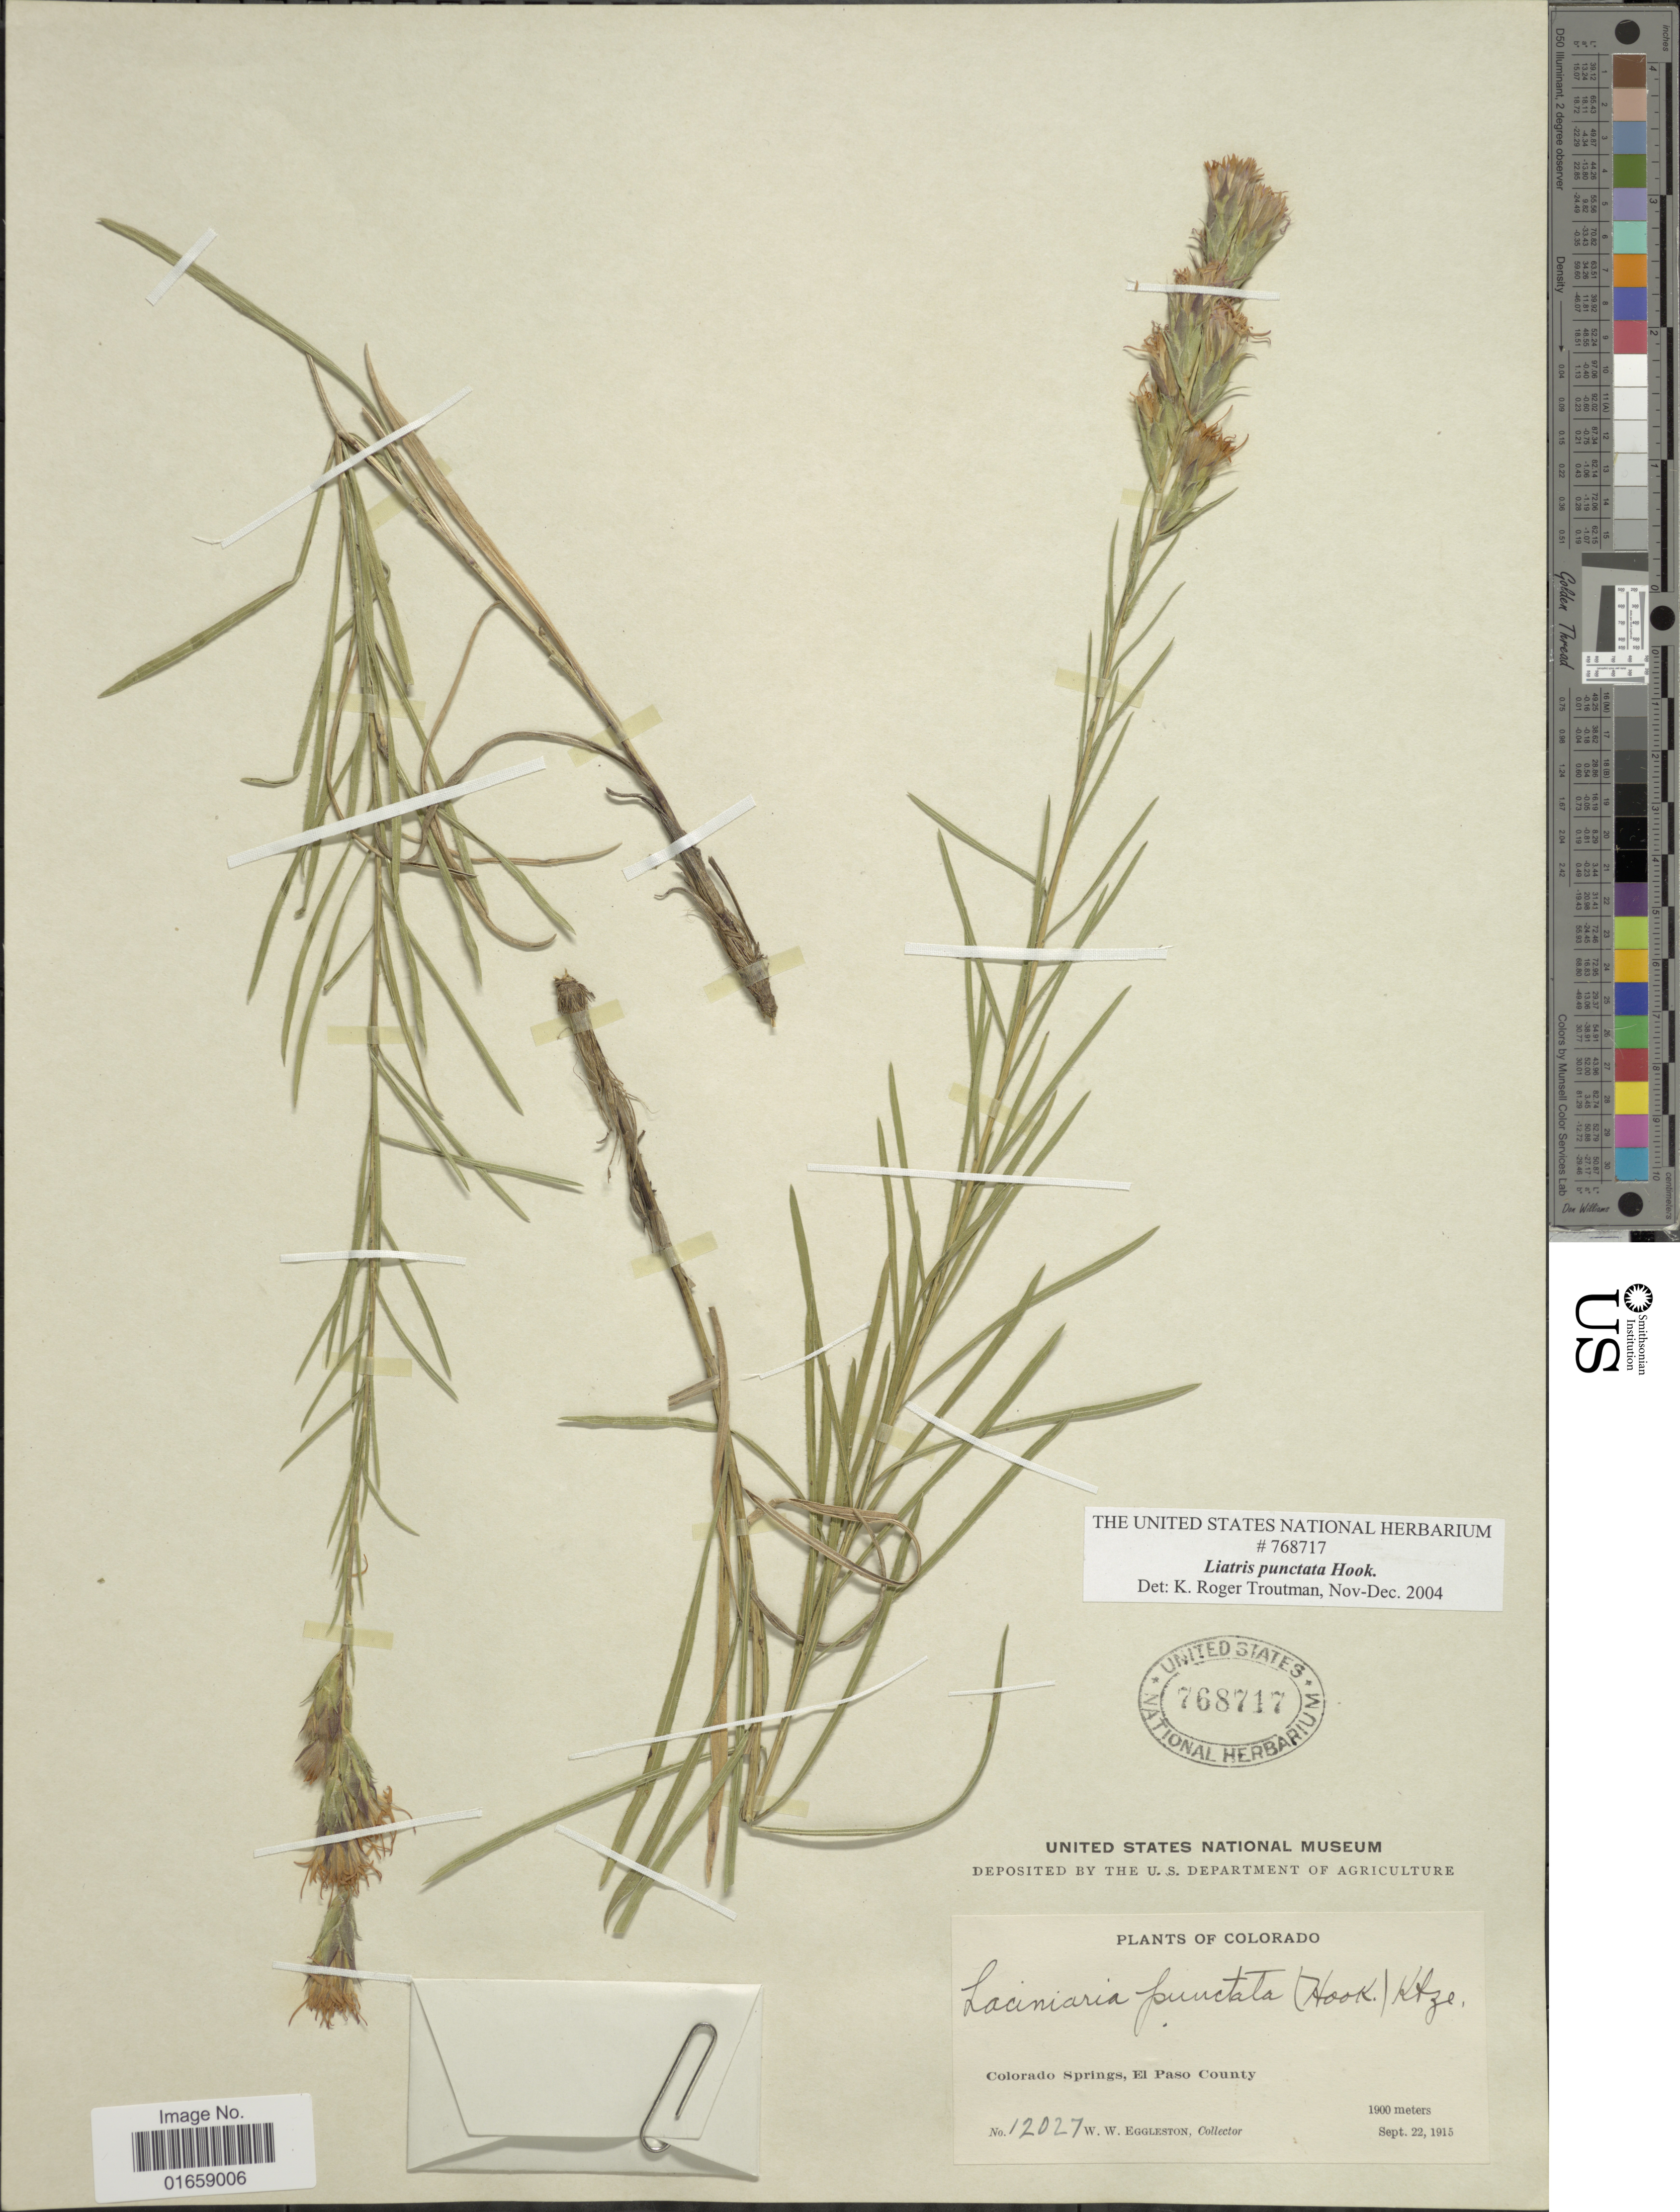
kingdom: Plantae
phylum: Tracheophyta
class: Magnoliopsida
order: Asterales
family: Asteraceae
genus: Liatris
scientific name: Liatris punctata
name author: Hook.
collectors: W. W. Eggleston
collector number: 12027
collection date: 1915-09-22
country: United States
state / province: Colorado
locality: Colorado Spring, El Paso County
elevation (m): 1900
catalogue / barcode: US 768717